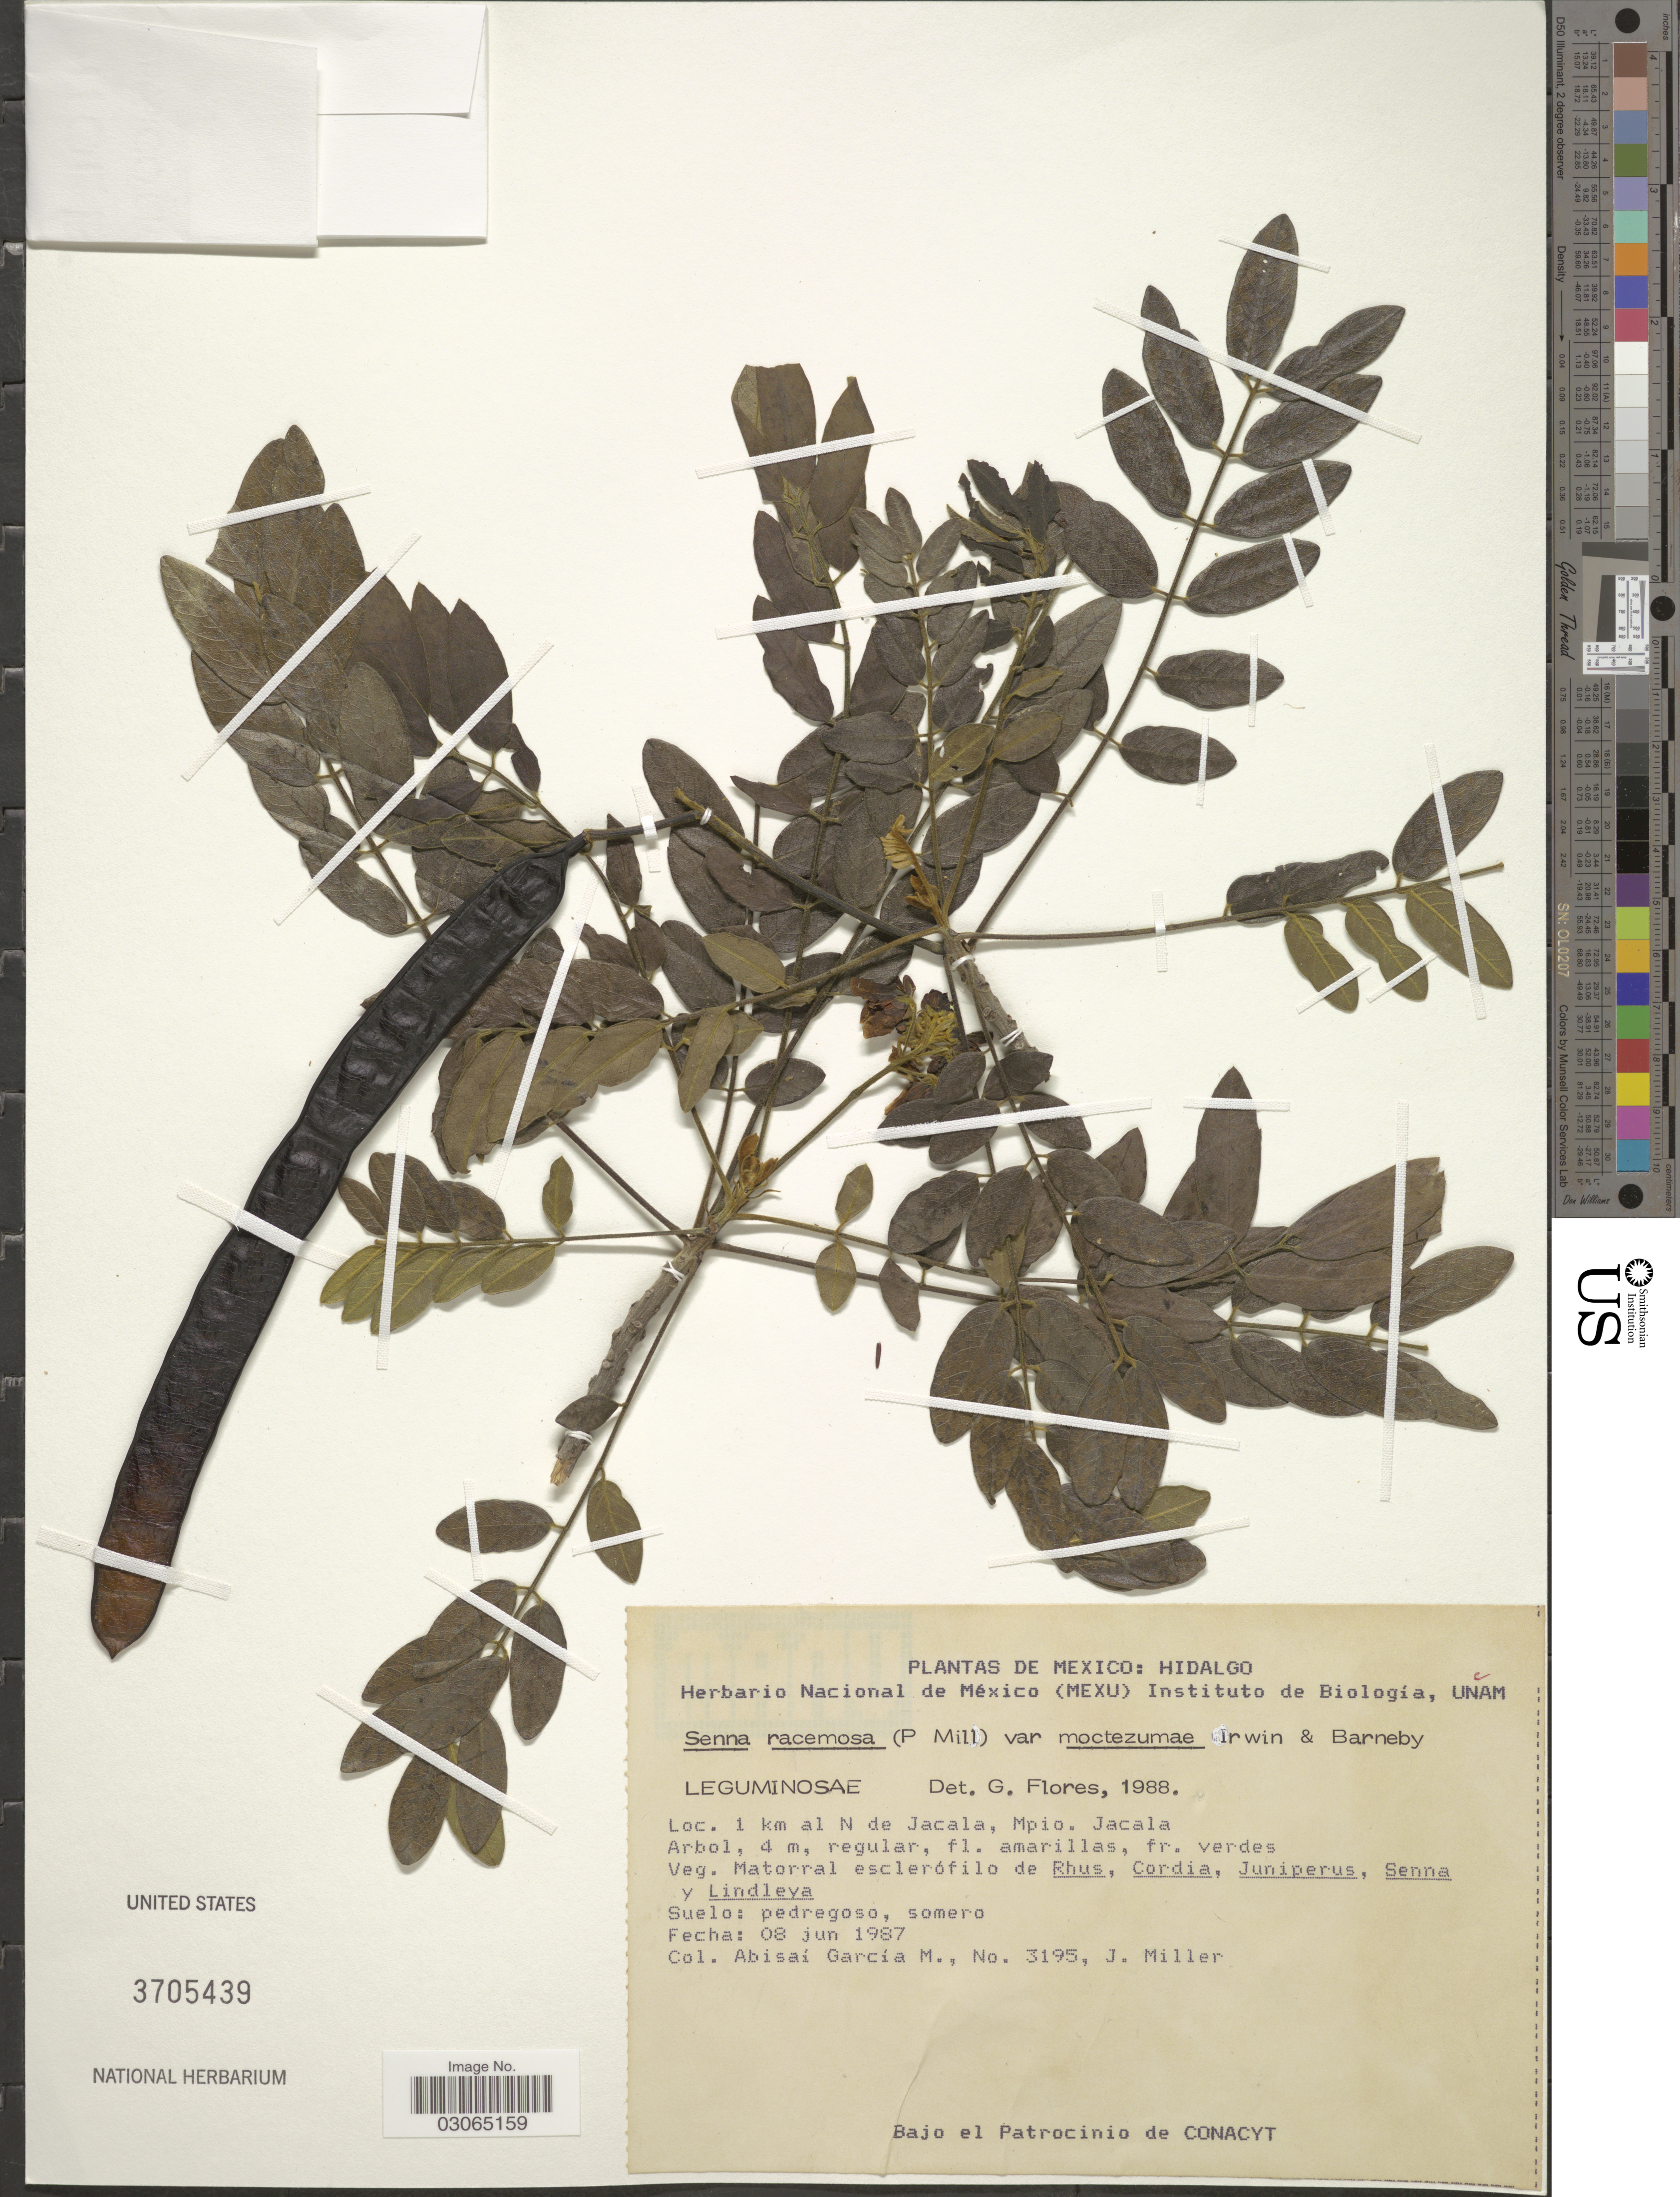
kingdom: Plantae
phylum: Tracheophyta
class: Magnoliopsida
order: Fabales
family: Fabaceae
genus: Senna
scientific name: Senna racemosa var. moctezumae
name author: H.S. Irwin & Barneby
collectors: A. García M. & J. Miller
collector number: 3195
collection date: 1987-06-08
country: Mexico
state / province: Hidalgo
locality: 1 km al N de Jacala, Mpio. Jacala.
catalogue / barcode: US 3705439